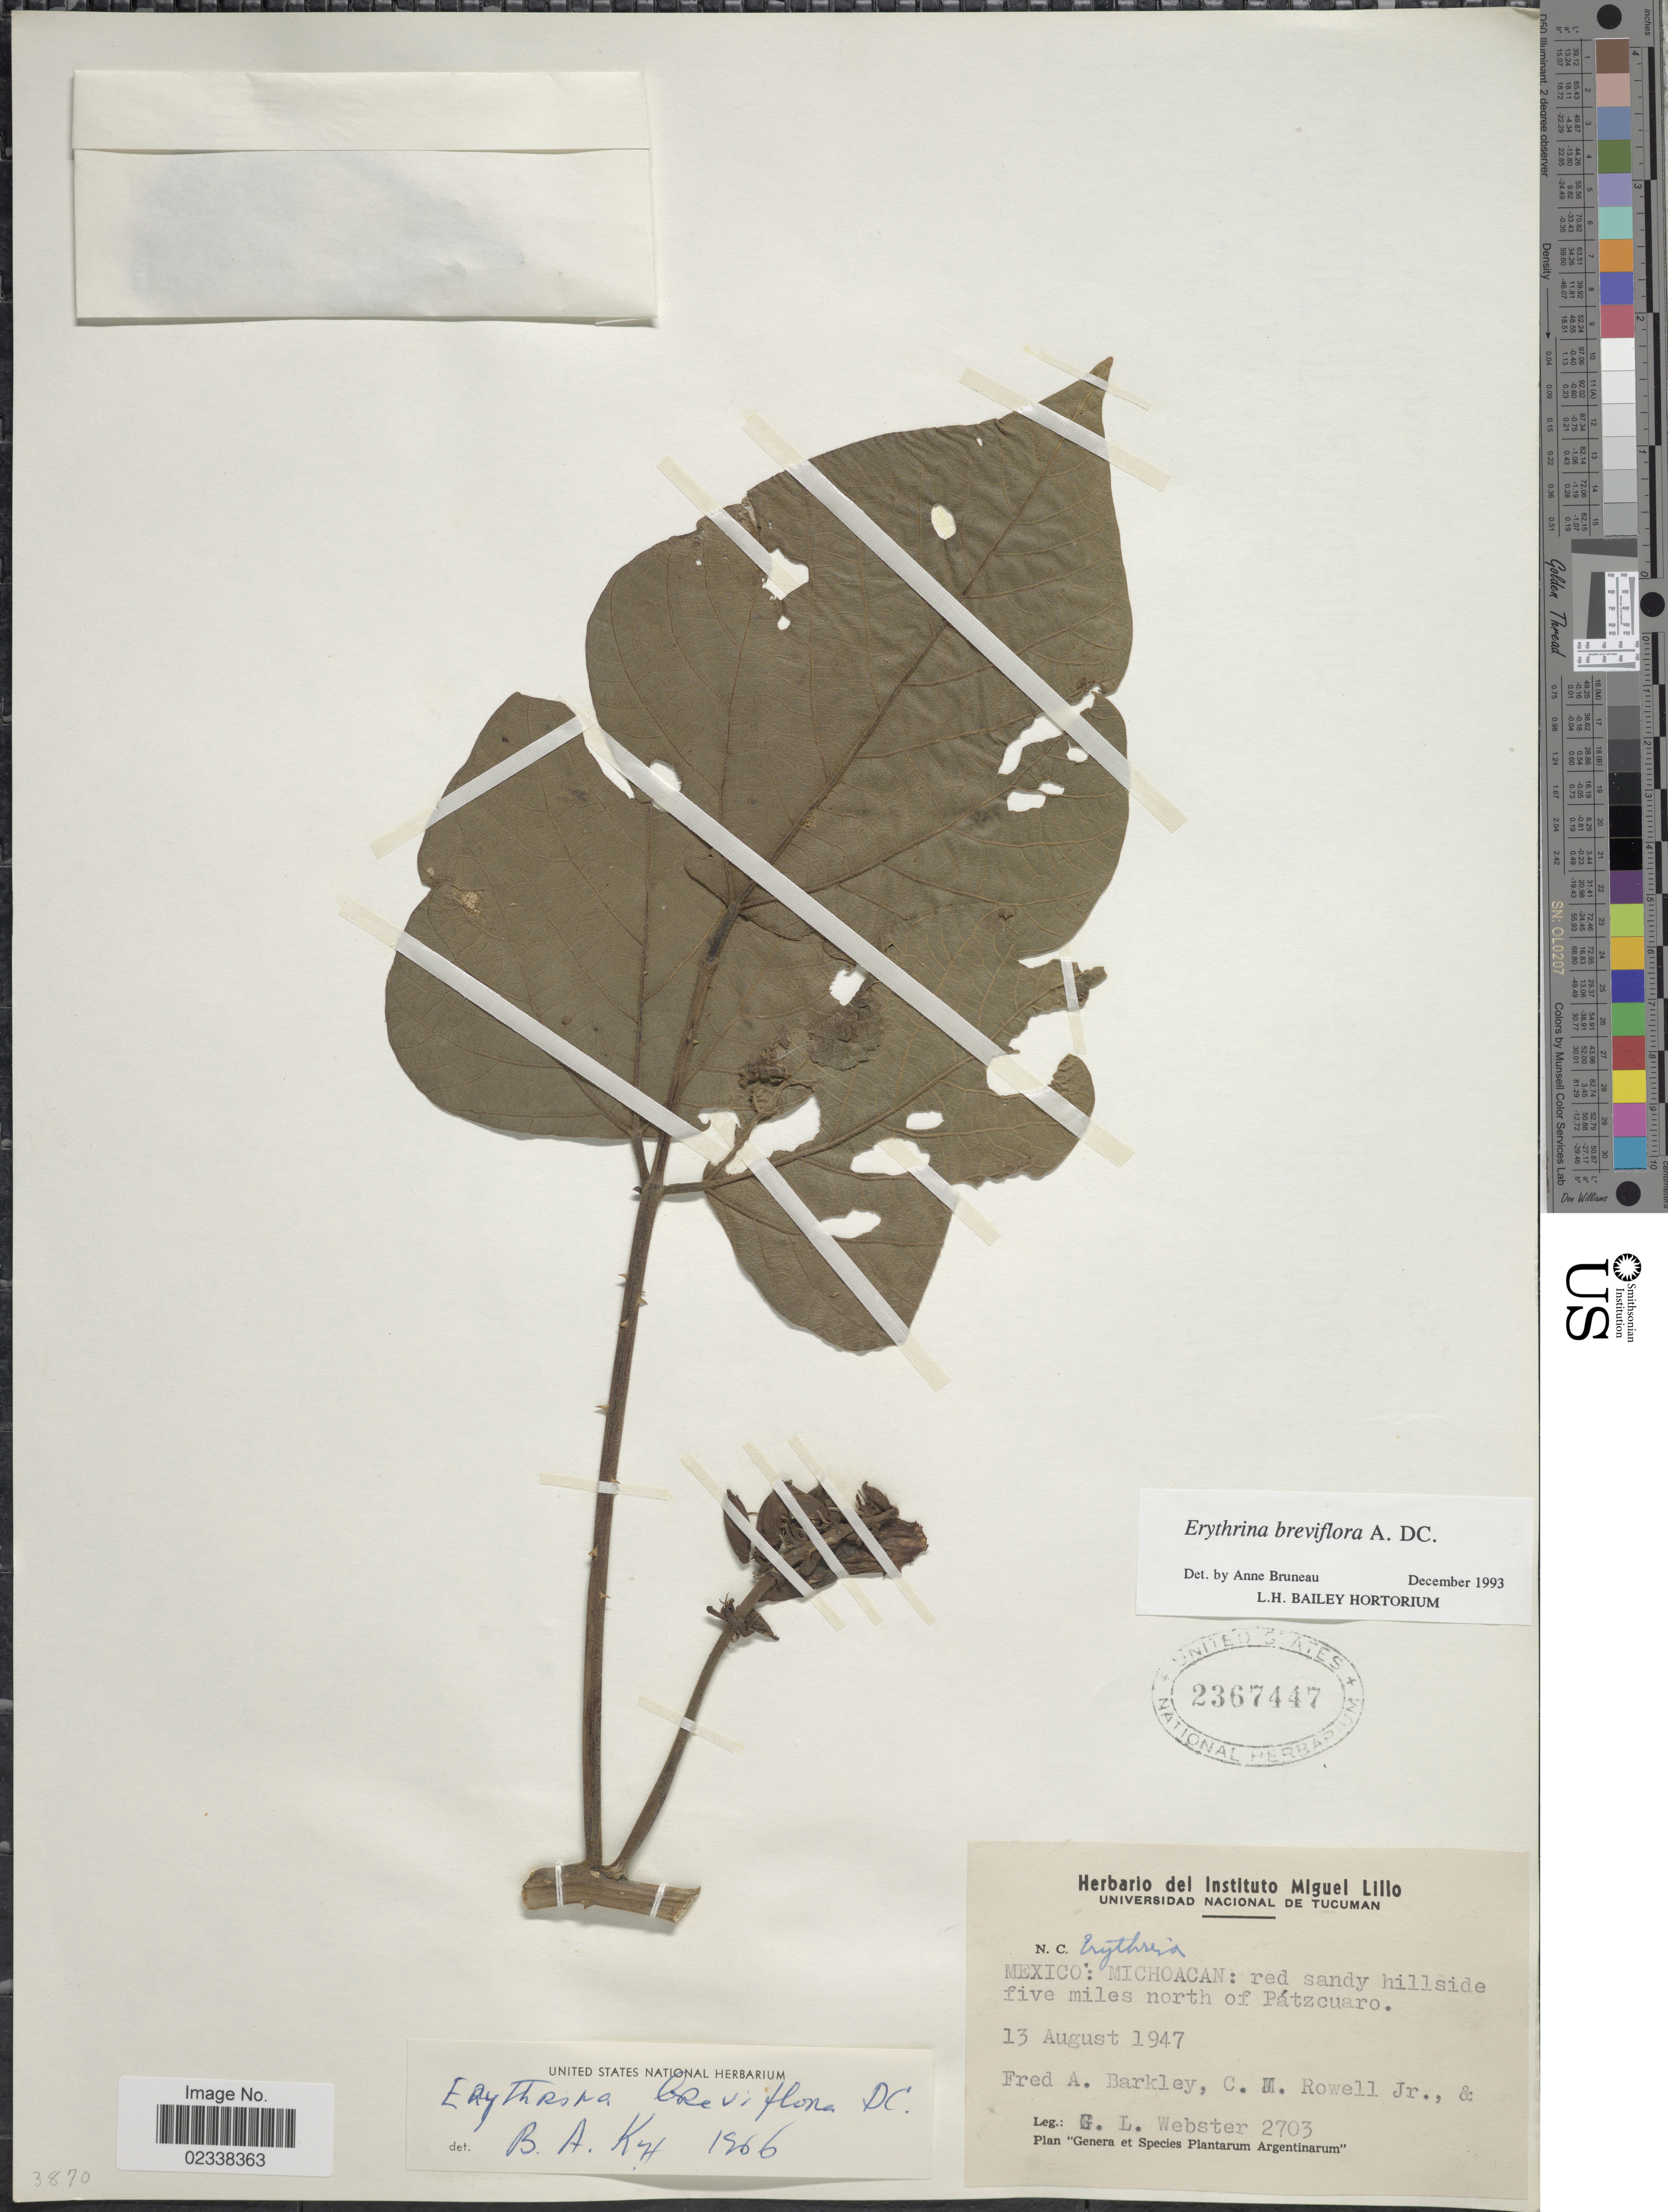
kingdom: Plantae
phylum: Tracheophyta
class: Magnoliopsida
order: Fabales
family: Fabaceae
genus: Erythrina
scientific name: Erythrina breviflora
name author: DC.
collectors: F. A. Barkley, C. M. Rowell & G. L. Webster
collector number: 2703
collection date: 1947-08-13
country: Mexico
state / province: Michoacán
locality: five miles north of Patzcuaro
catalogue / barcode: US 2367447